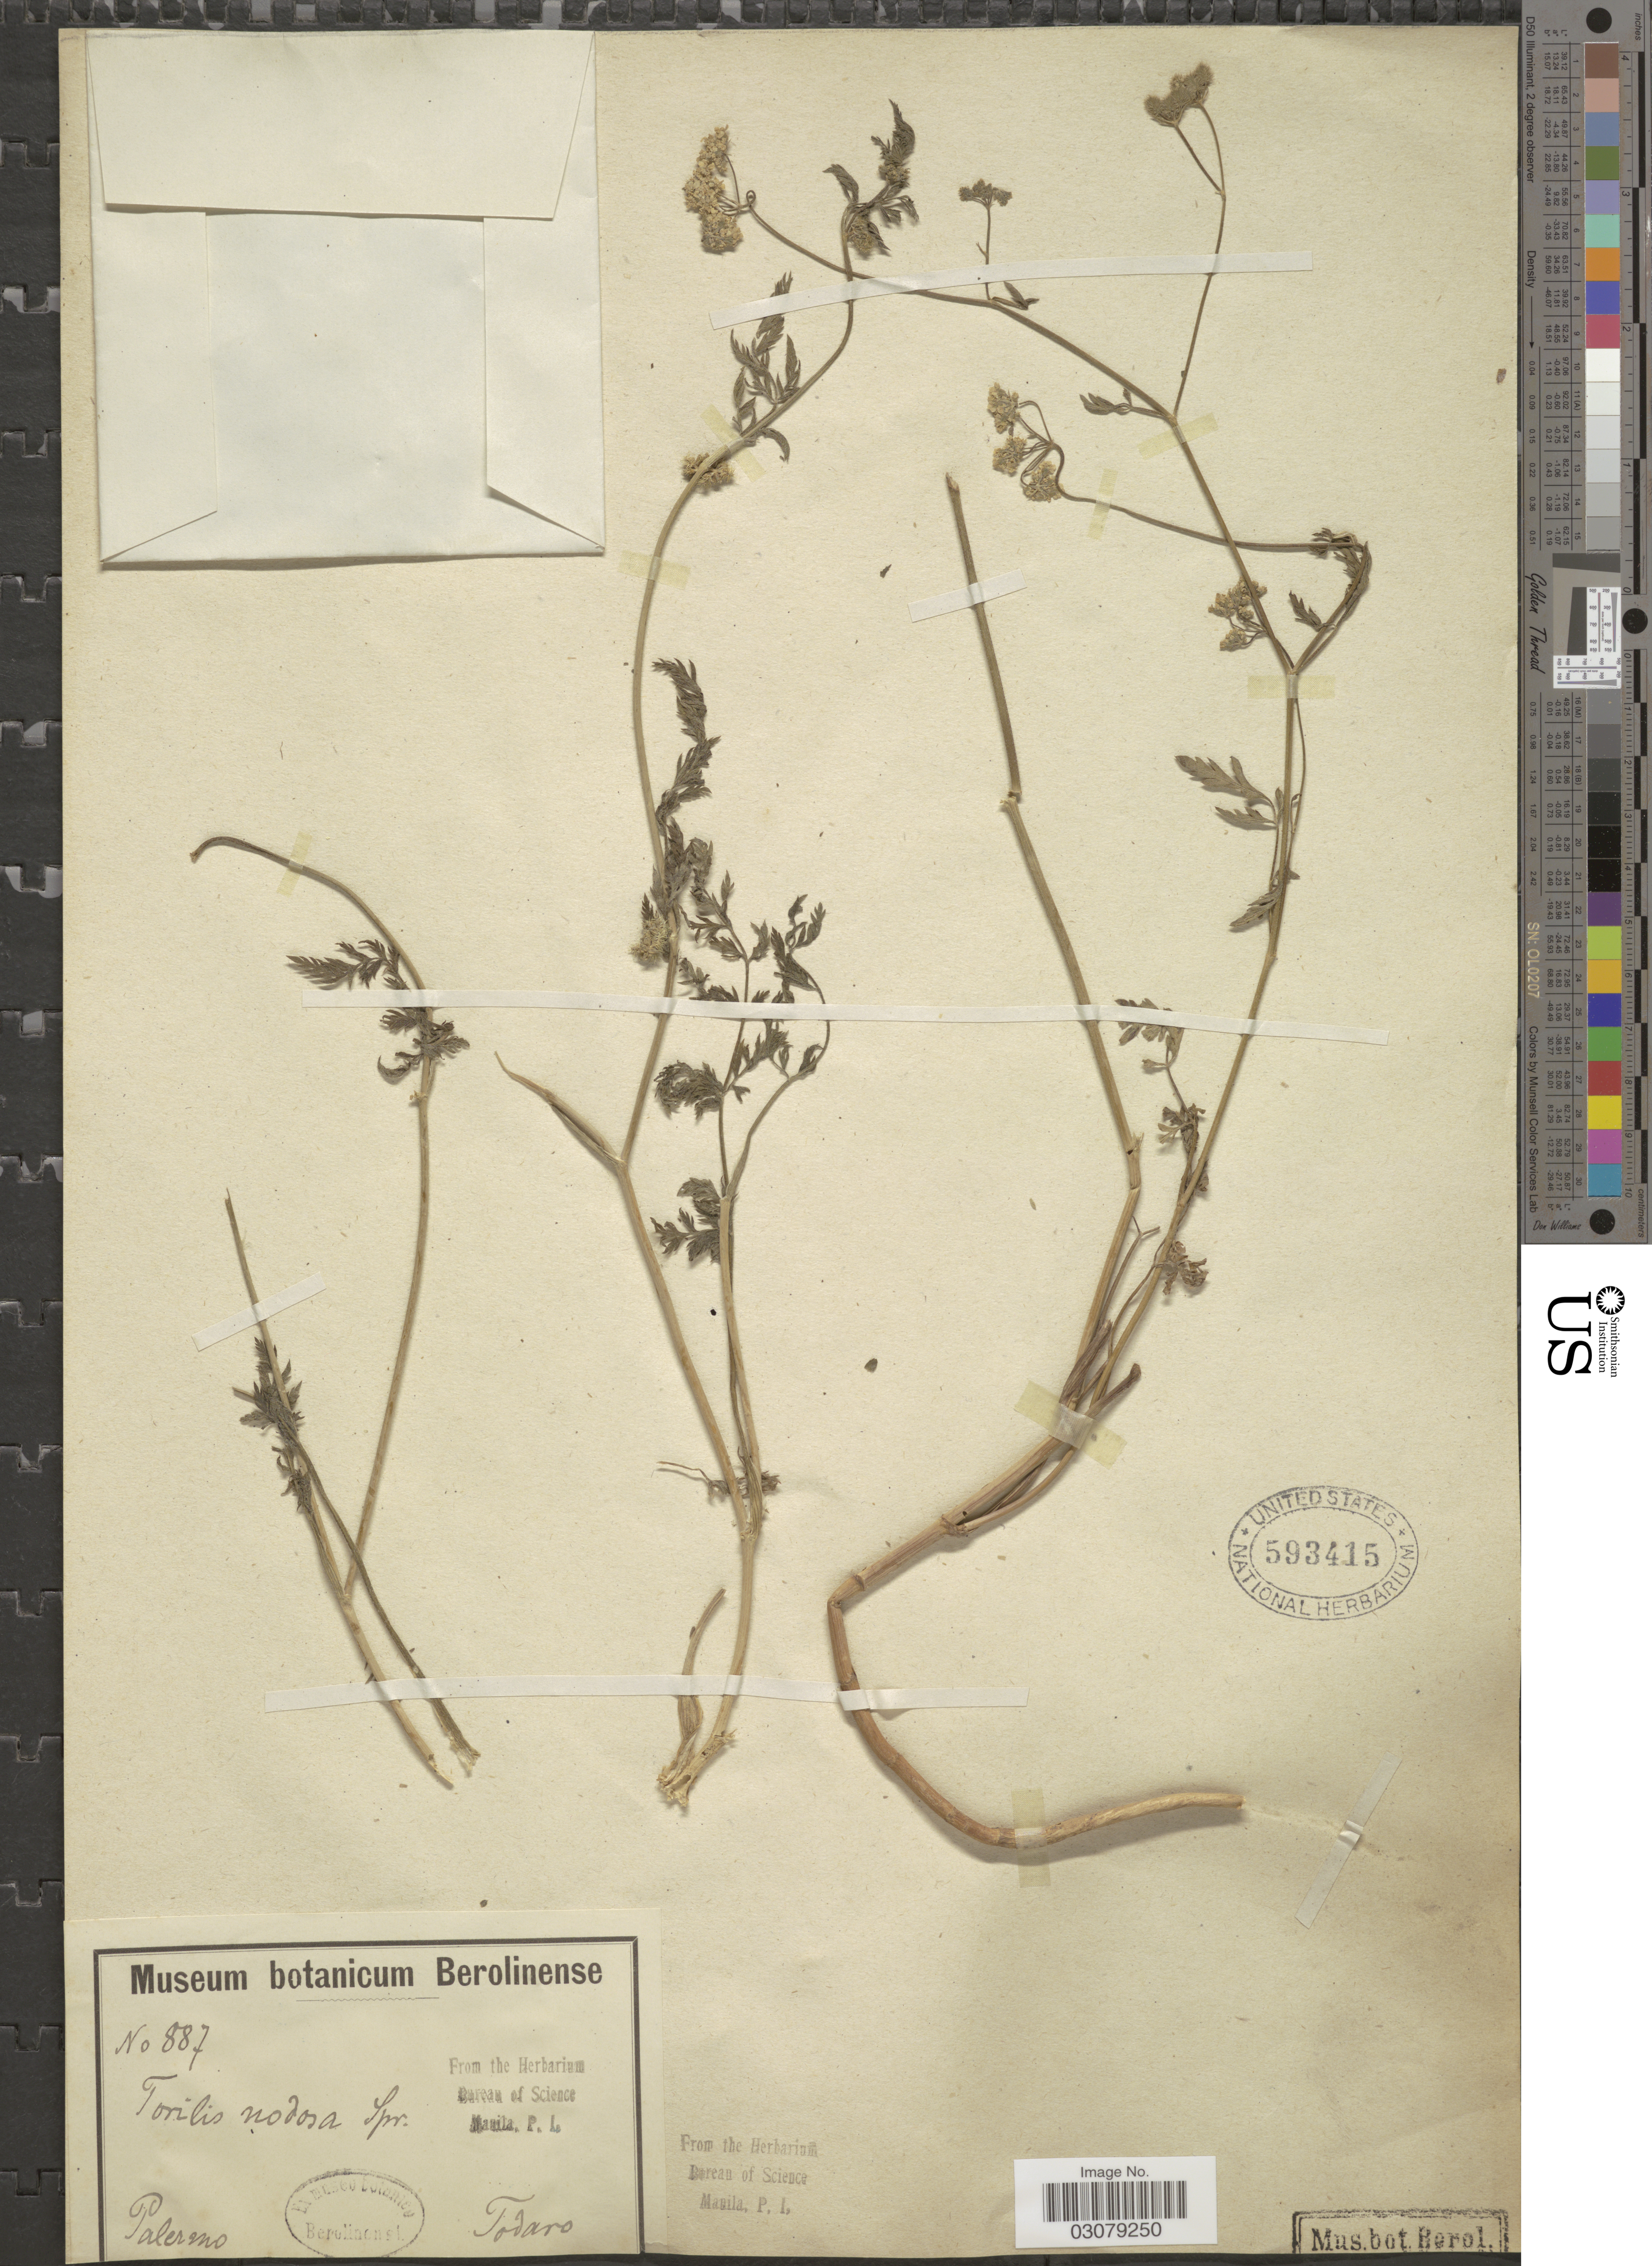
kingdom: Plantae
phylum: Tracheophyta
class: Magnoliopsida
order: Apiales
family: Apiaceae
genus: Torilis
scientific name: Torilis nodosa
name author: (L.) Gaertn.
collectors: Todaro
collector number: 887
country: Italy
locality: Palermo.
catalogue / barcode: US 593415